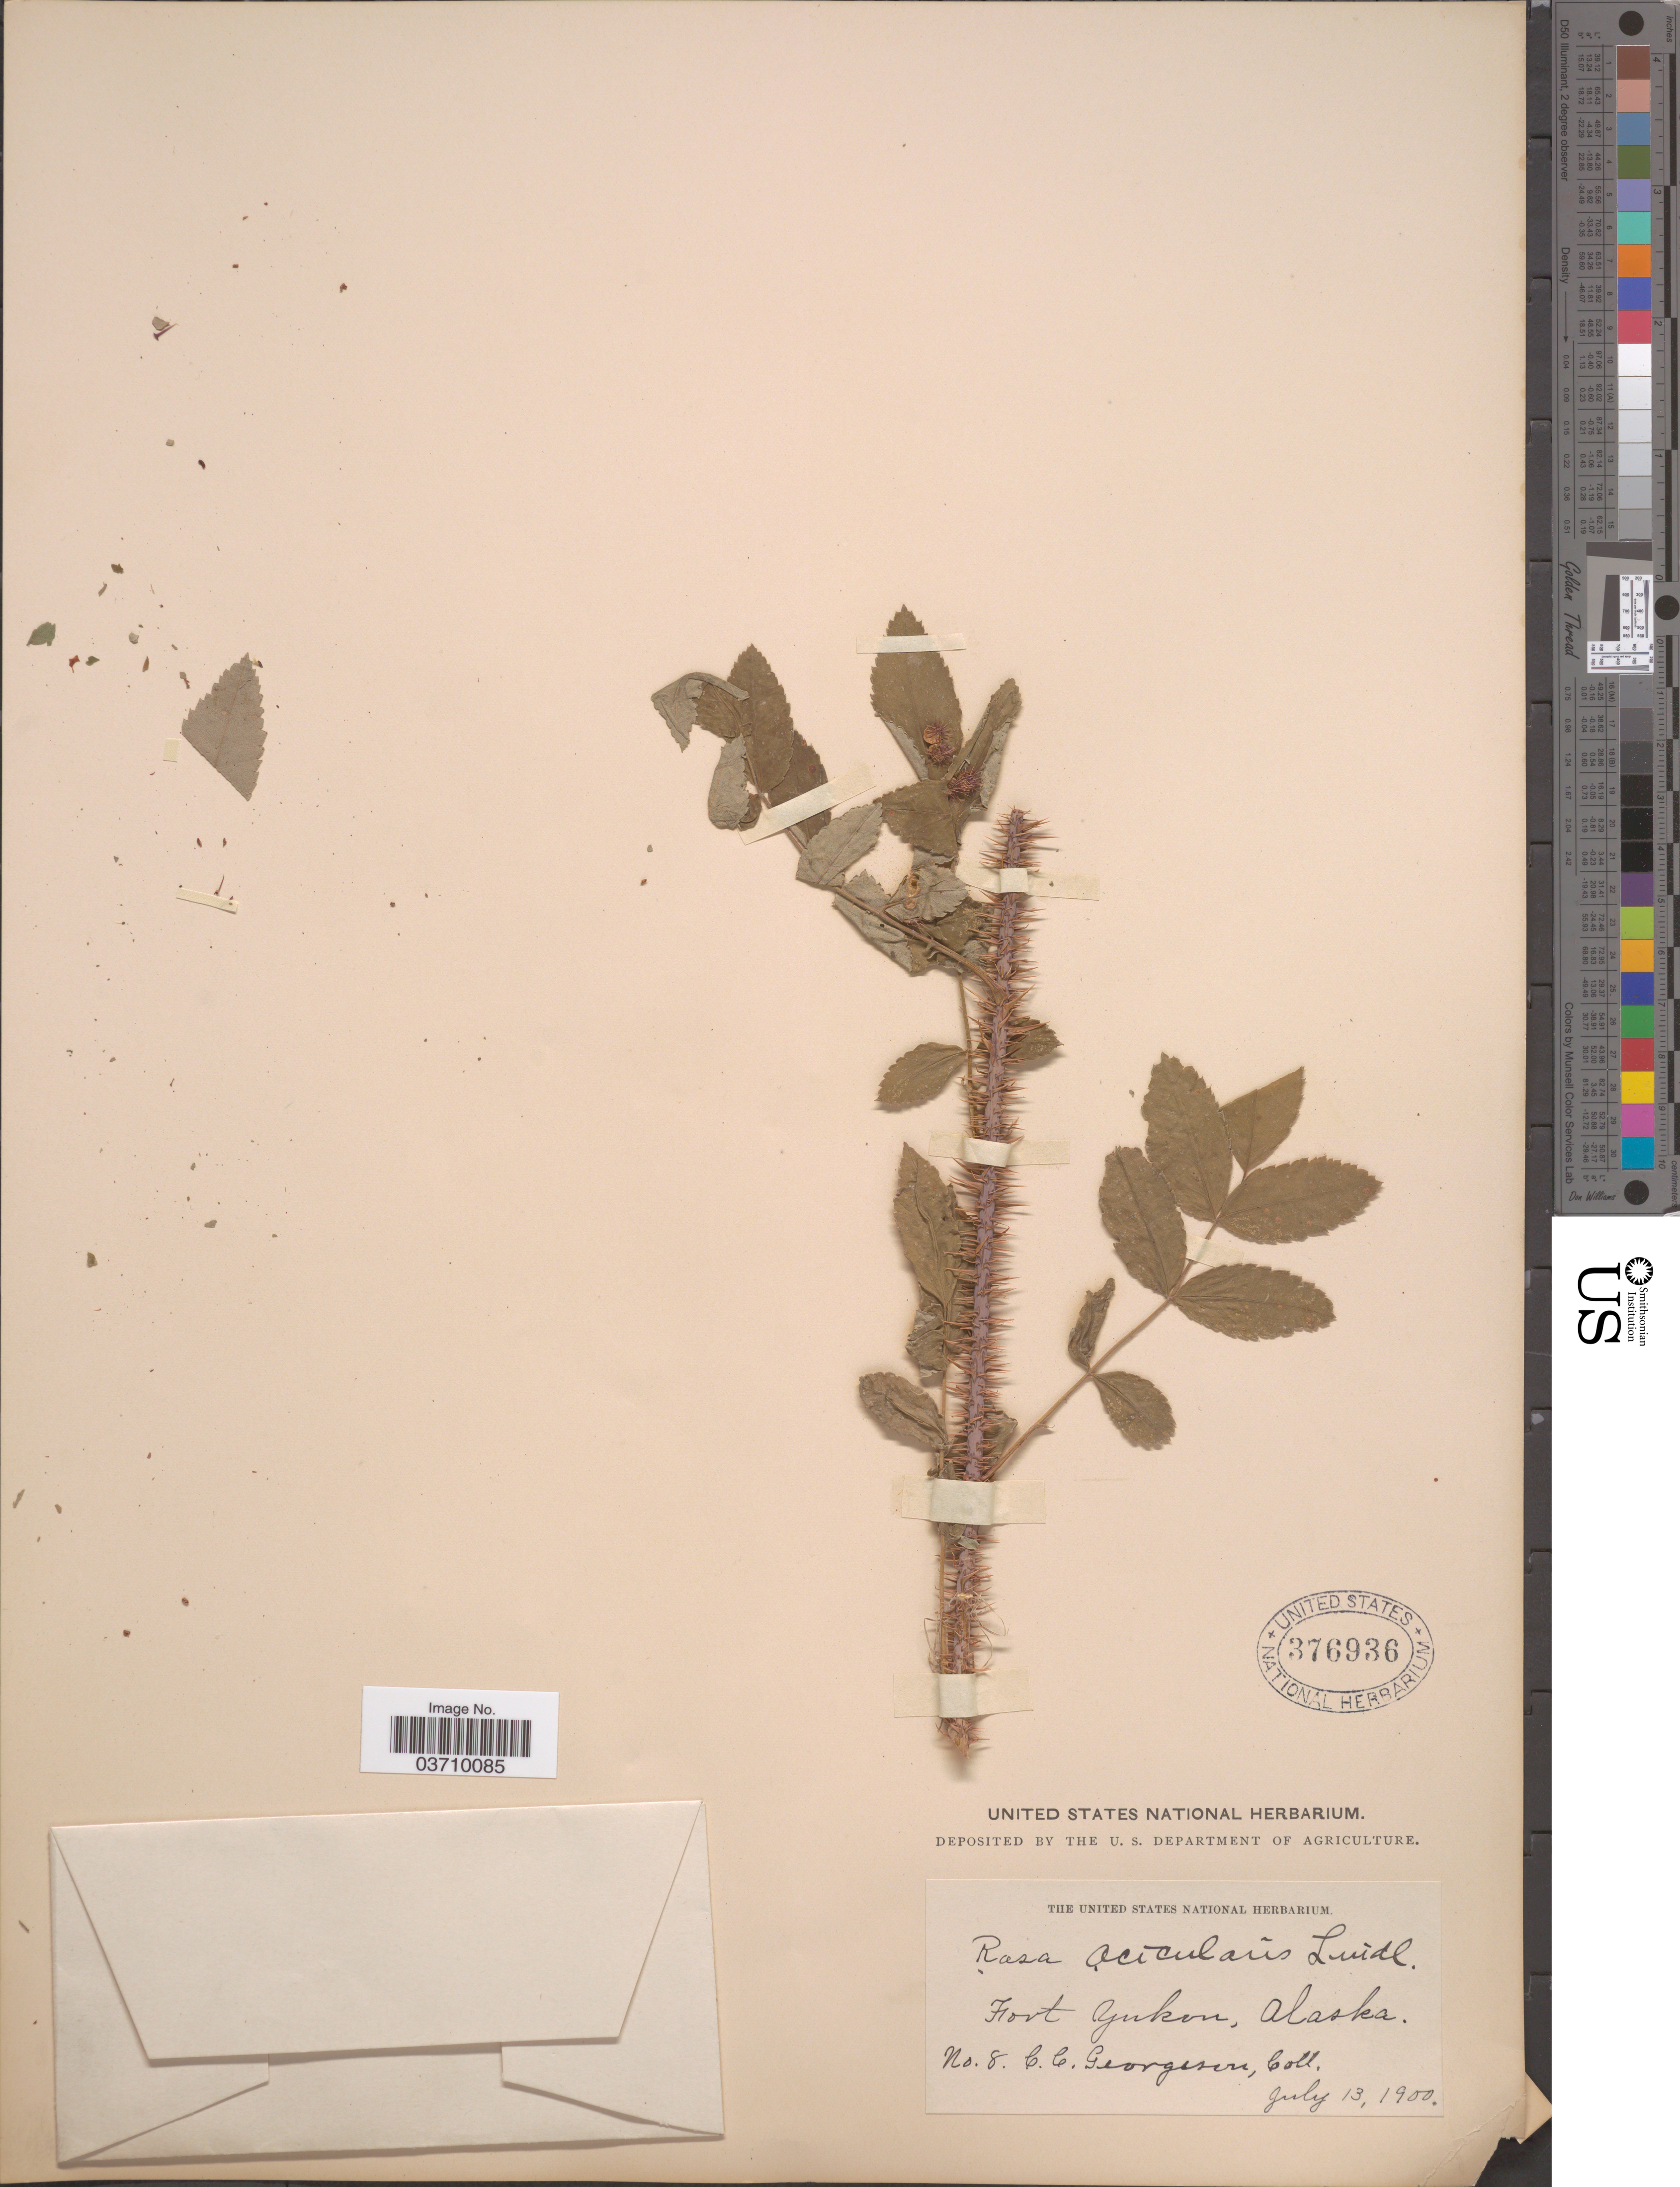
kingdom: Plantae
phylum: Tracheophyta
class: Magnoliopsida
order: Rosales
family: Rosaceae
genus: Rosa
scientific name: Rosa acicularis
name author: Lindl.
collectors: C. Georgeson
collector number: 8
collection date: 1900-07-13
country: United States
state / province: Alaska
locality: Fort Yukon.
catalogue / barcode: US 376936